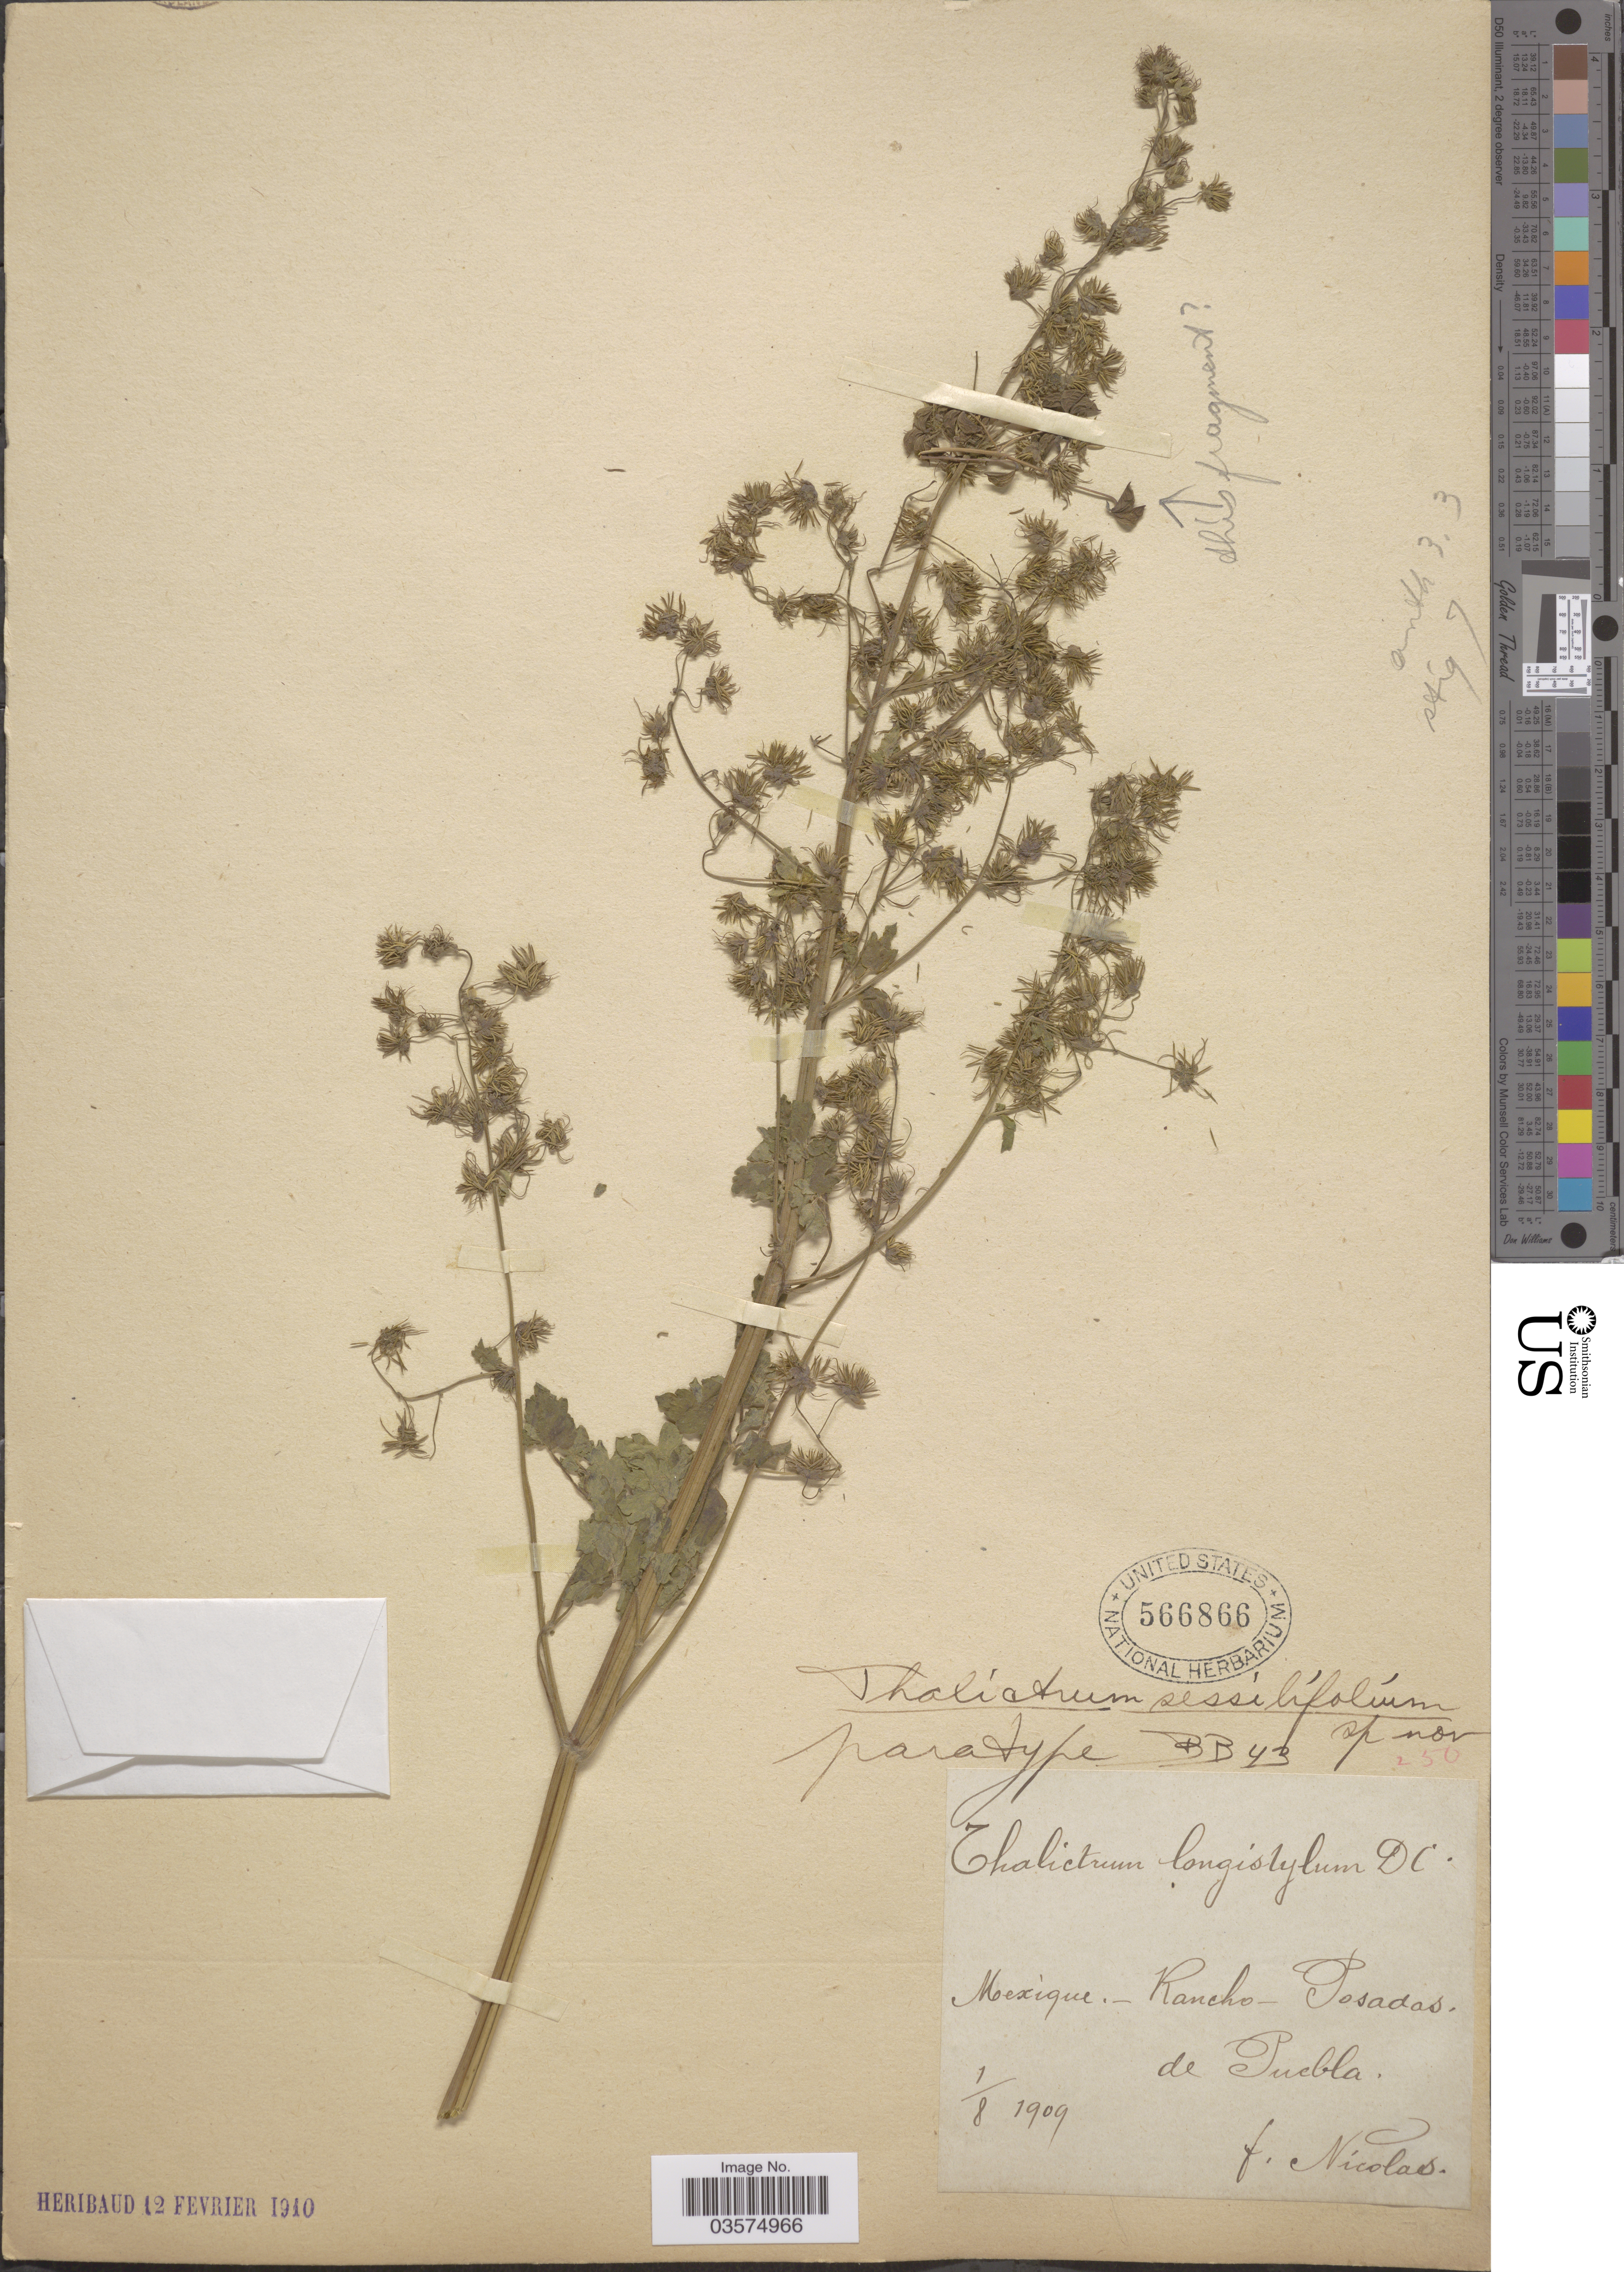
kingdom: Plantae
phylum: Tracheophyta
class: Magnoliopsida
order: Ranunculales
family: Ranunculaceae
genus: Thalictrum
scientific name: Thalictrum sessilifolium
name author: B. Boivin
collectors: F. Nicolas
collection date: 1909-08-01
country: Mexico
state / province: Puebla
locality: Rancho - Posadas. de Puebla.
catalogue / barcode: US 566866